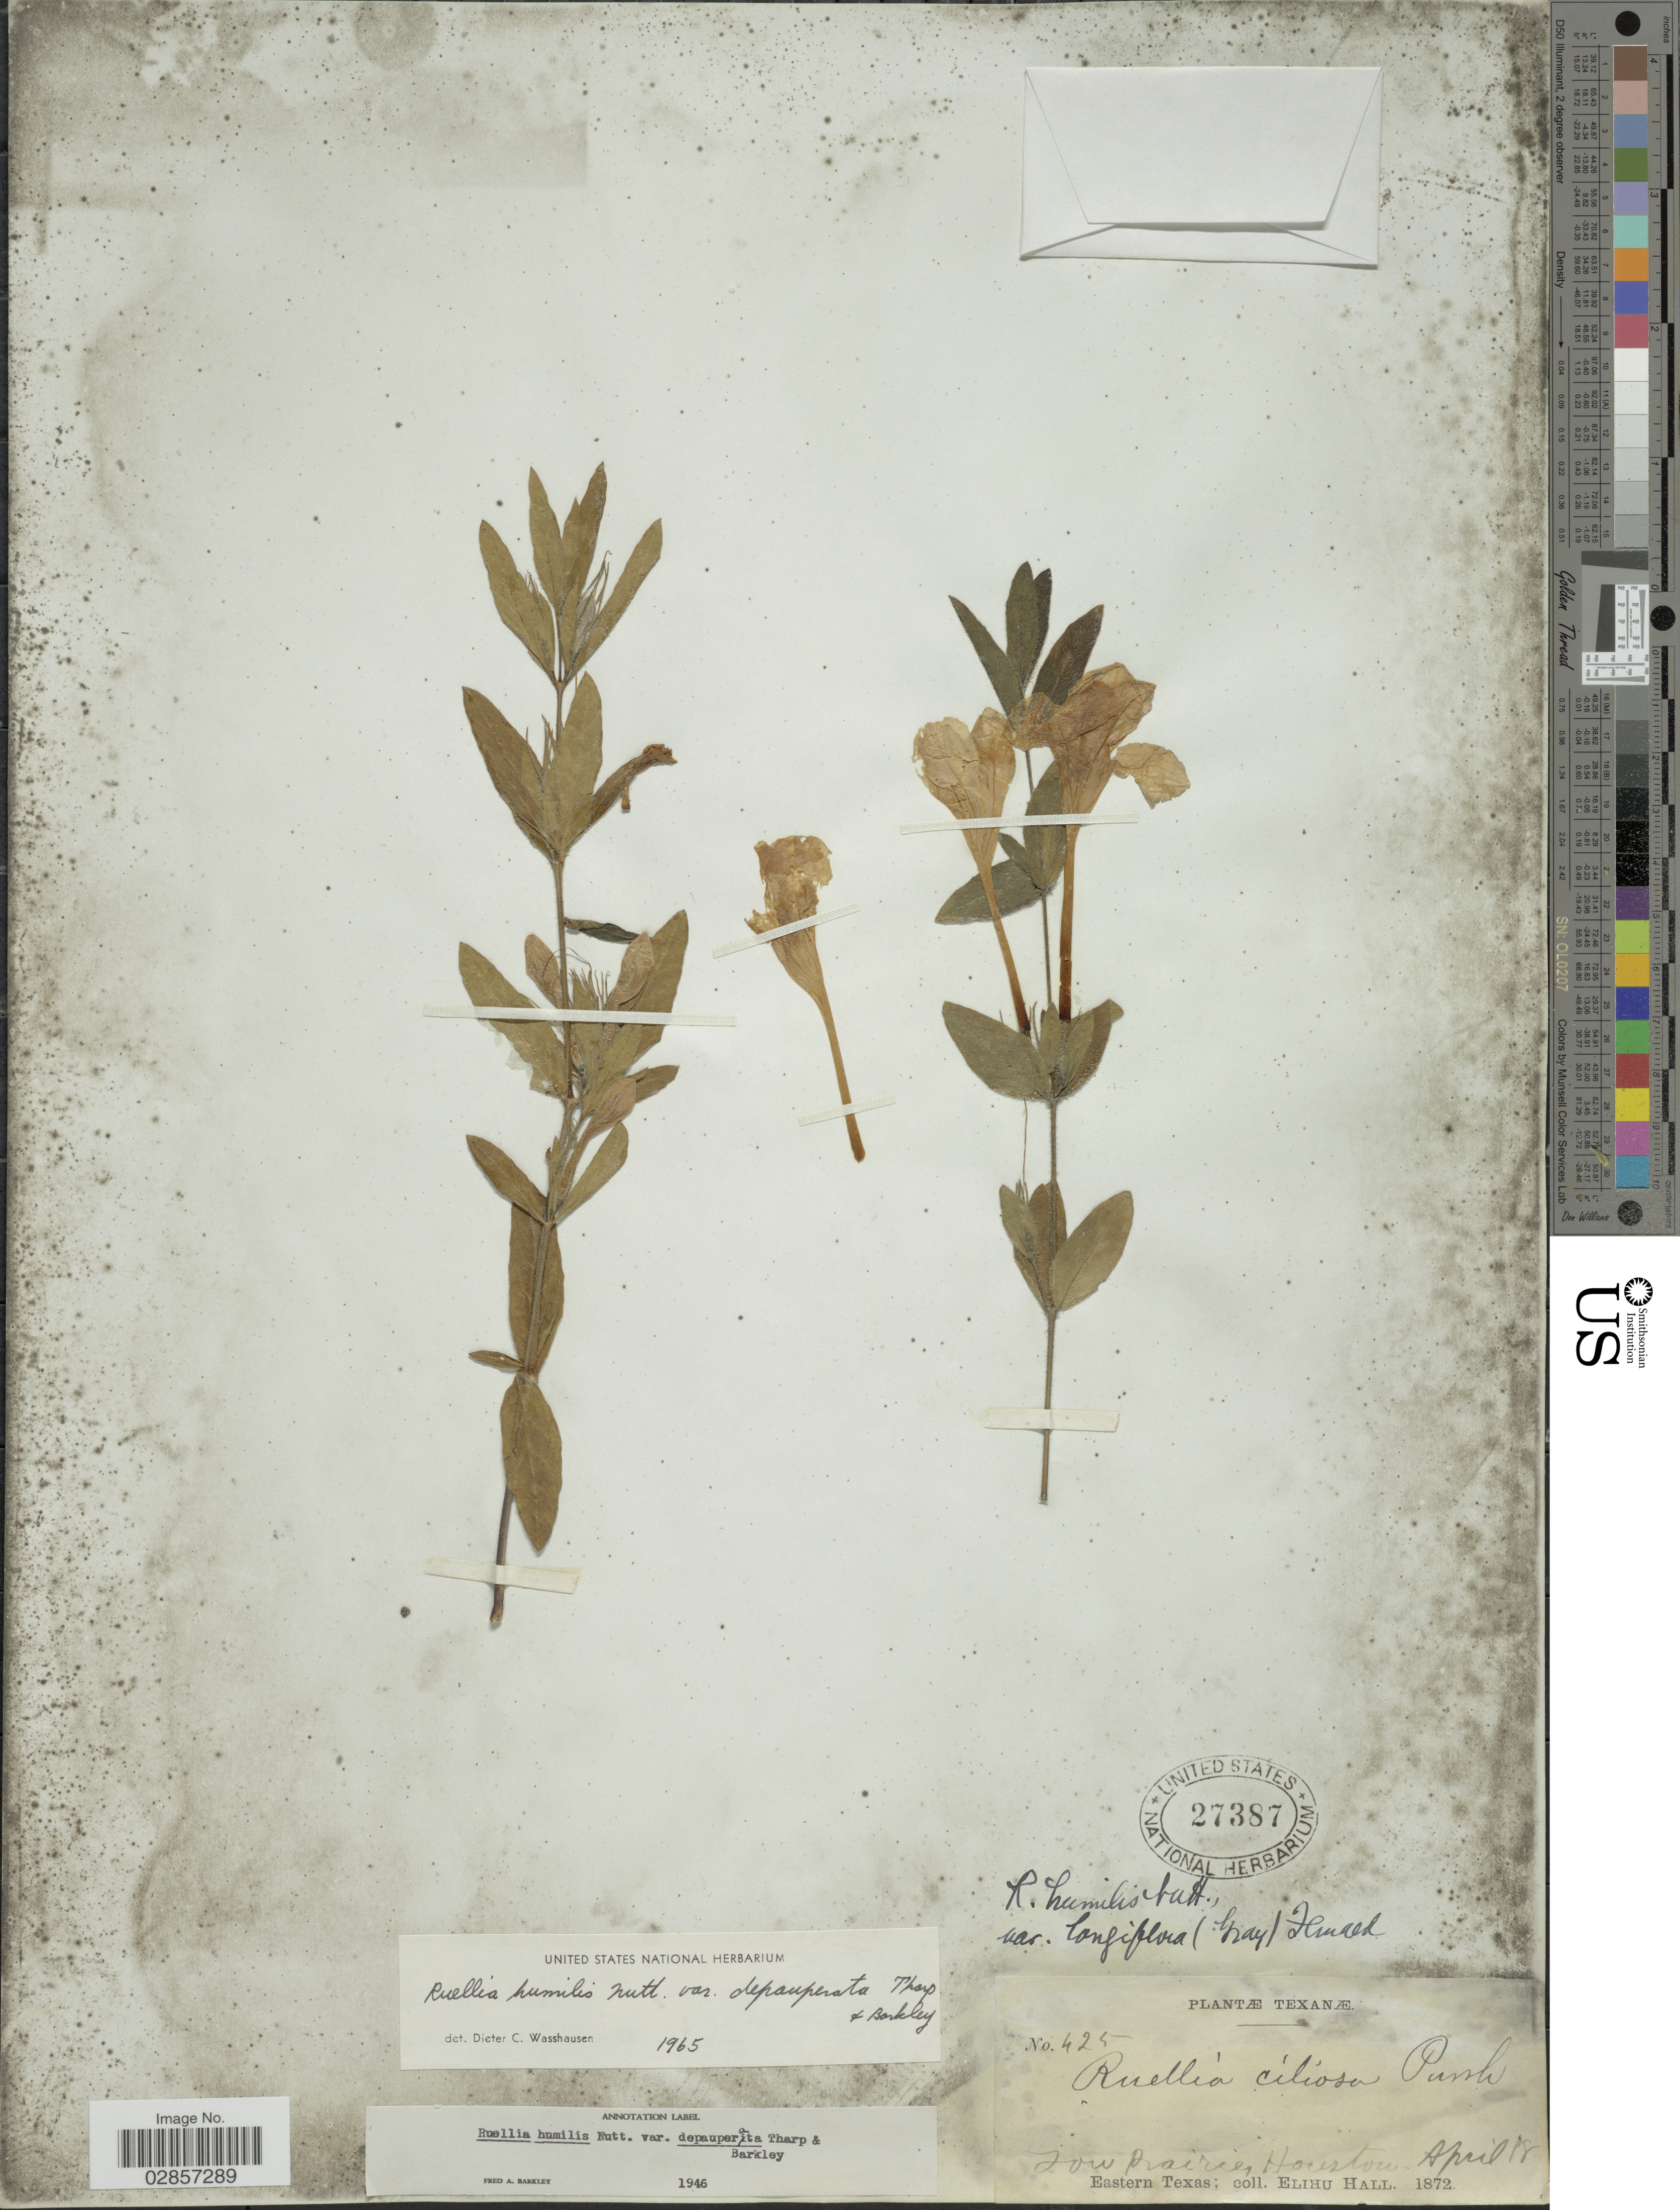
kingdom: Plantae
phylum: Tracheophyta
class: Magnoliopsida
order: Lamiales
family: Acanthaceae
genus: Ruellia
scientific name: Ruellia humilis var. depauperata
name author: Tharp & F.A. Barkley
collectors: E. Hall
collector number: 425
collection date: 1872-04-18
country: United States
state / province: Texas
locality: Eastern Texas: Houston.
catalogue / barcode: US 27387